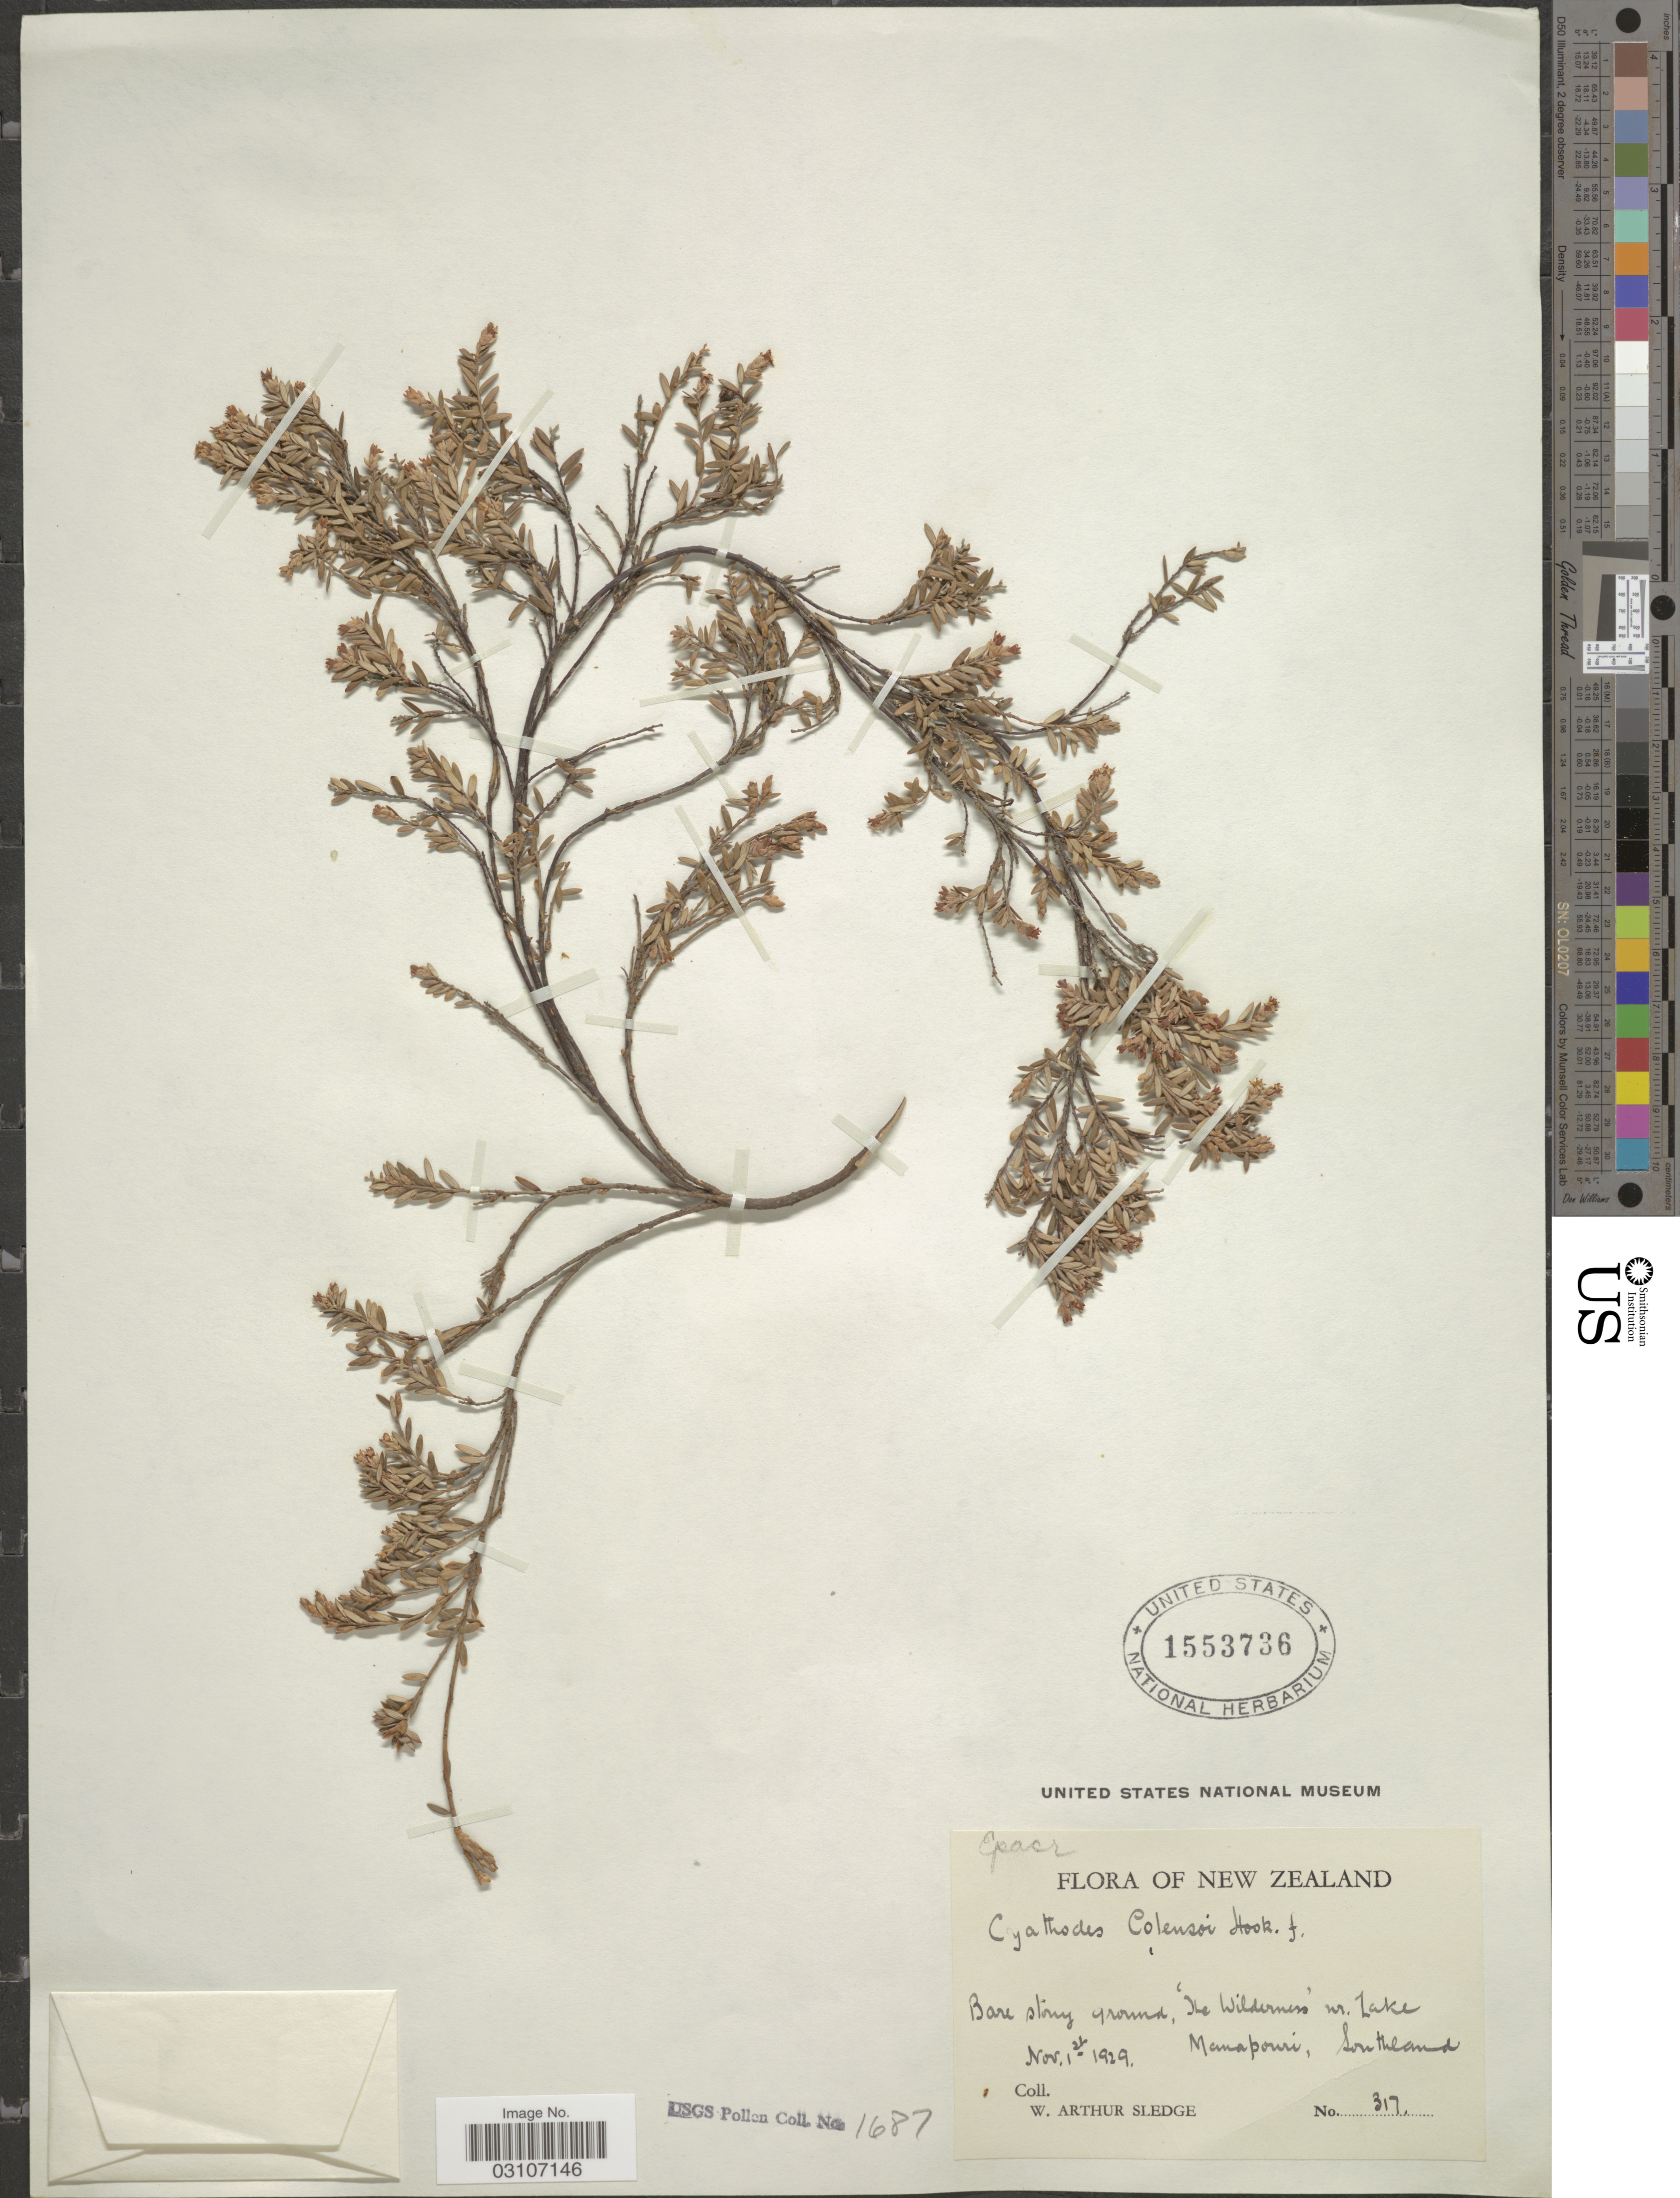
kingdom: Plantae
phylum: Tracheophyta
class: Magnoliopsida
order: Ericales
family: Ericaceae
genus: Cyathodes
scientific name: Cyathodes colensai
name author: (Hook. f.) Hook. f.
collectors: W. A. Sledge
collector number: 317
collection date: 1929-11-01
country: New Zealand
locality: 'The Wilderness' nr. Lake Manapouri, Southland.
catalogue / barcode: US 1553736